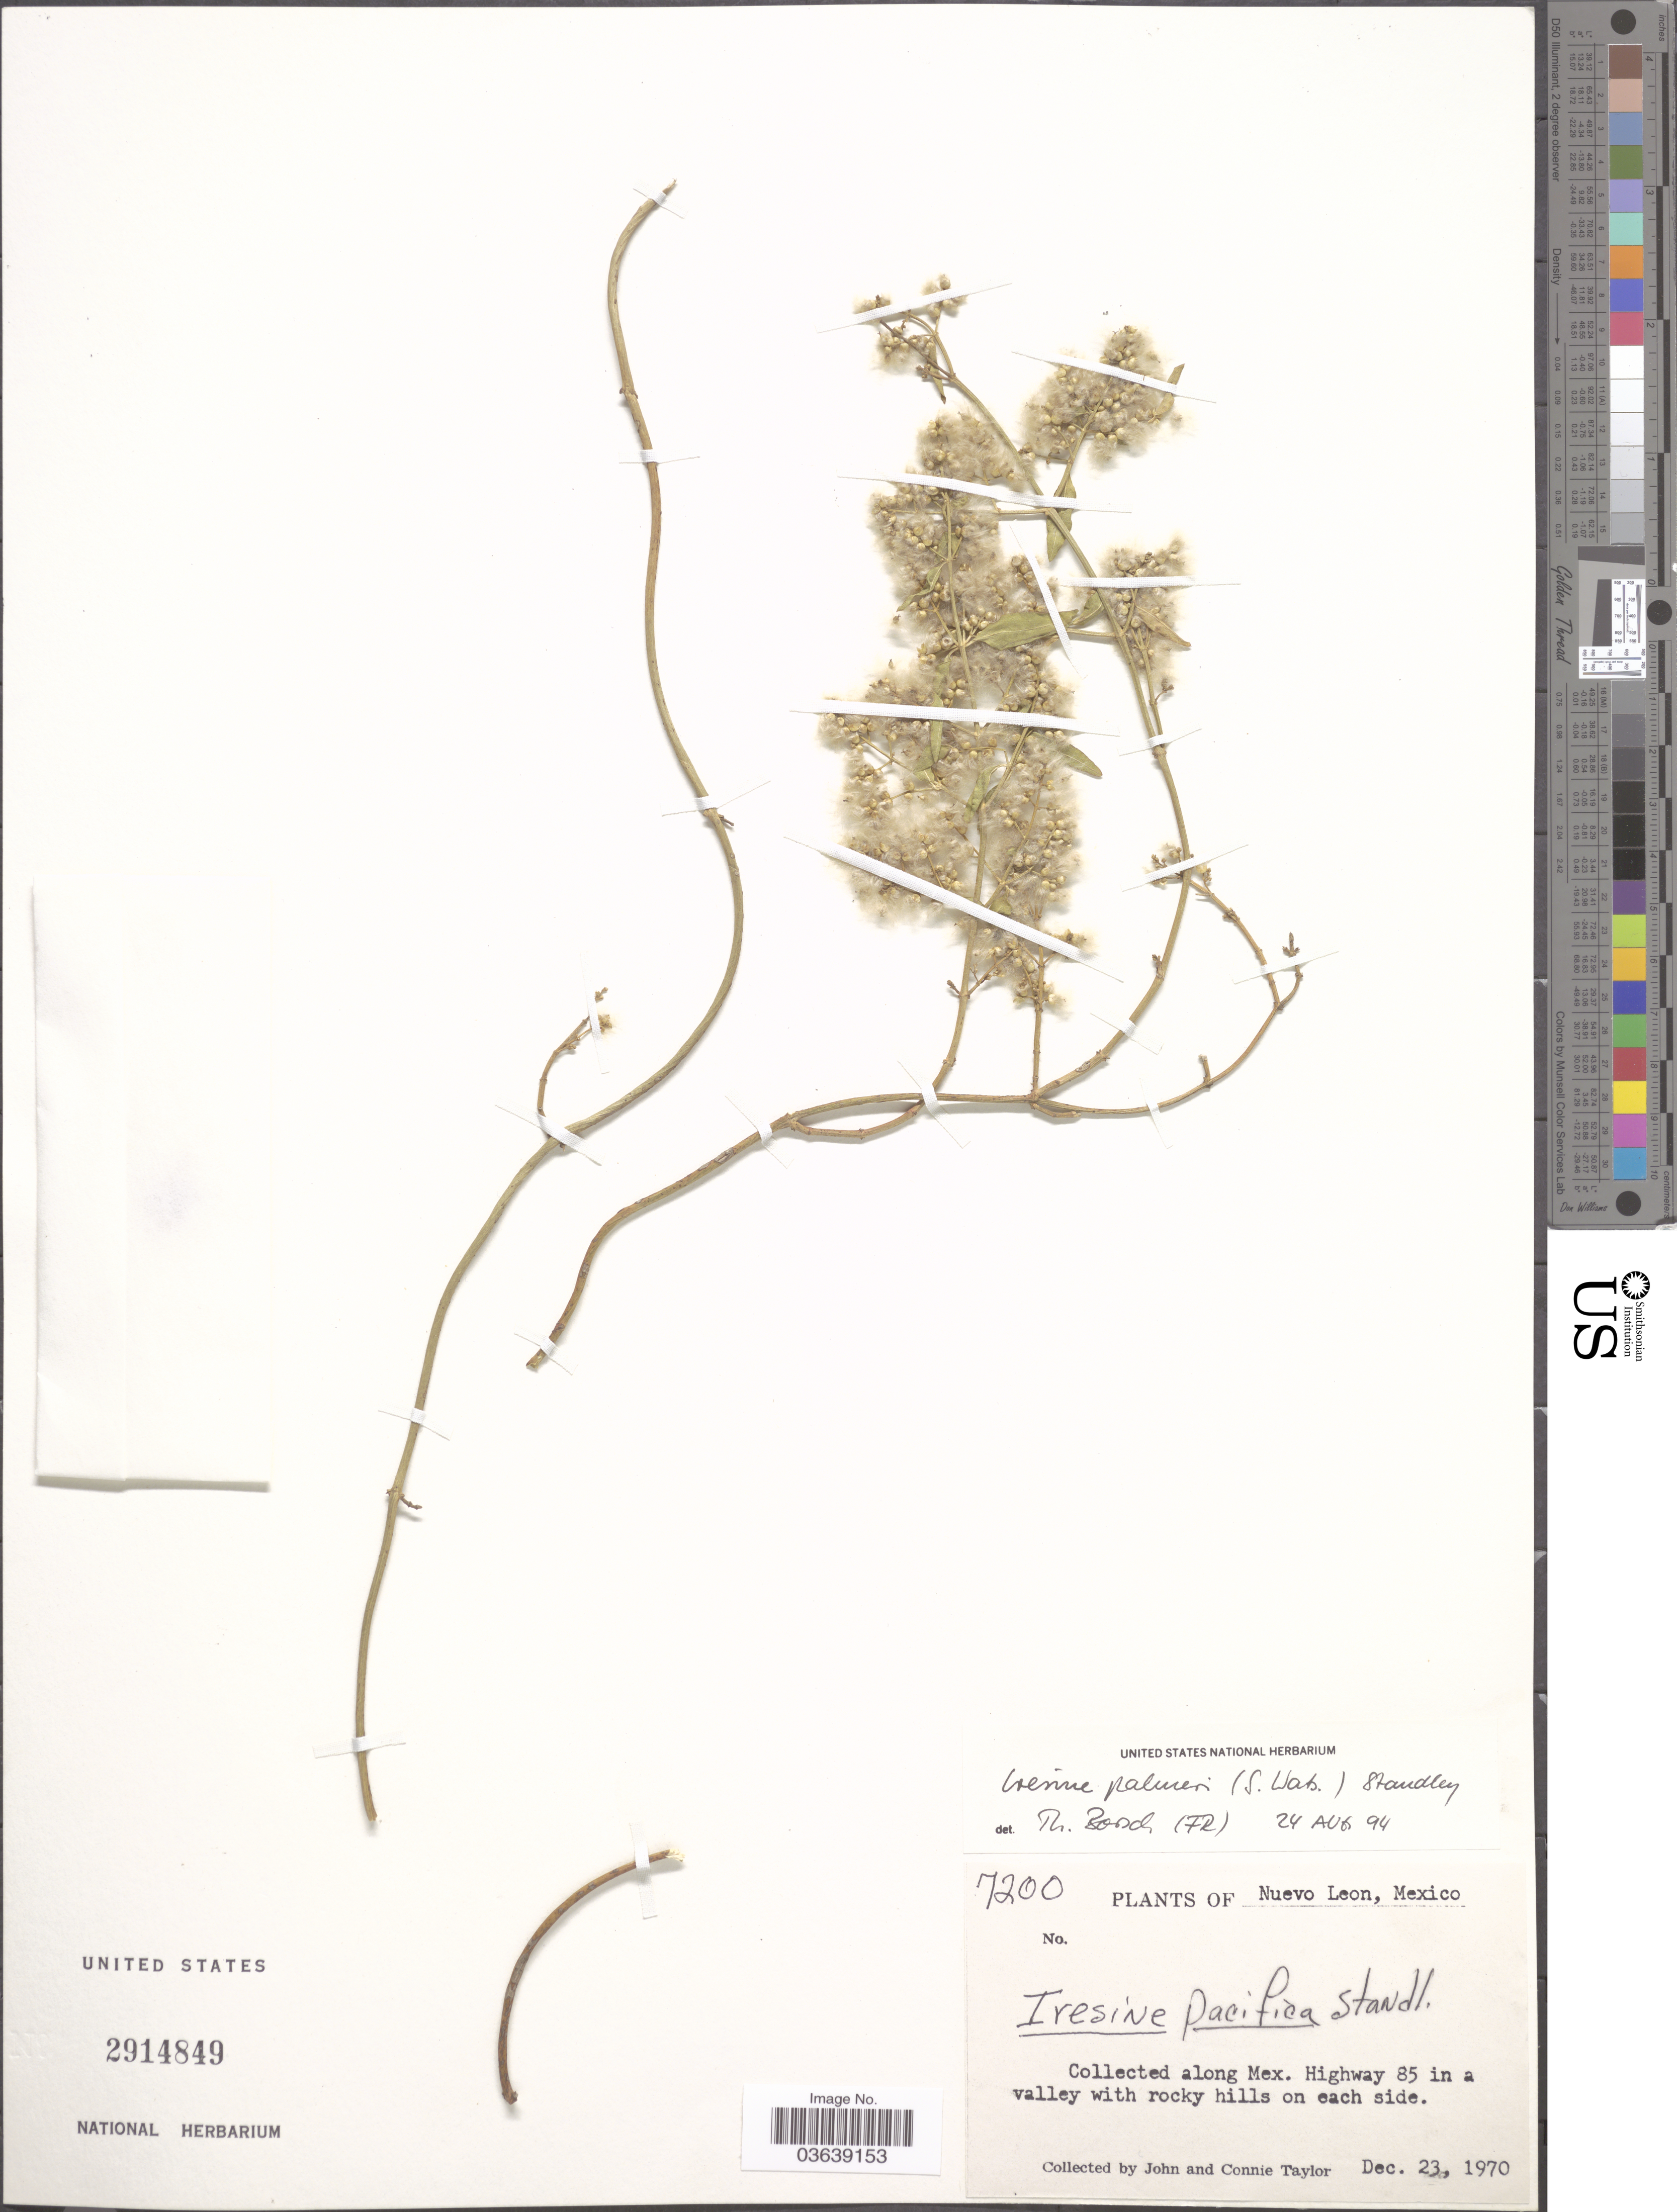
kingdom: Plantae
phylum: Tracheophyta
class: Magnoliopsida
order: Caryophyllales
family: Amaranthaceae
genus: Iresine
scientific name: Iresine palmeri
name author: (S. Watson) Standl.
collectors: J. Taylor & C. Taylor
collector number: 7200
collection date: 1970-12-23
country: Mexico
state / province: Nuevo León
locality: Along Mex. Highway 85.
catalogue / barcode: US 2914849